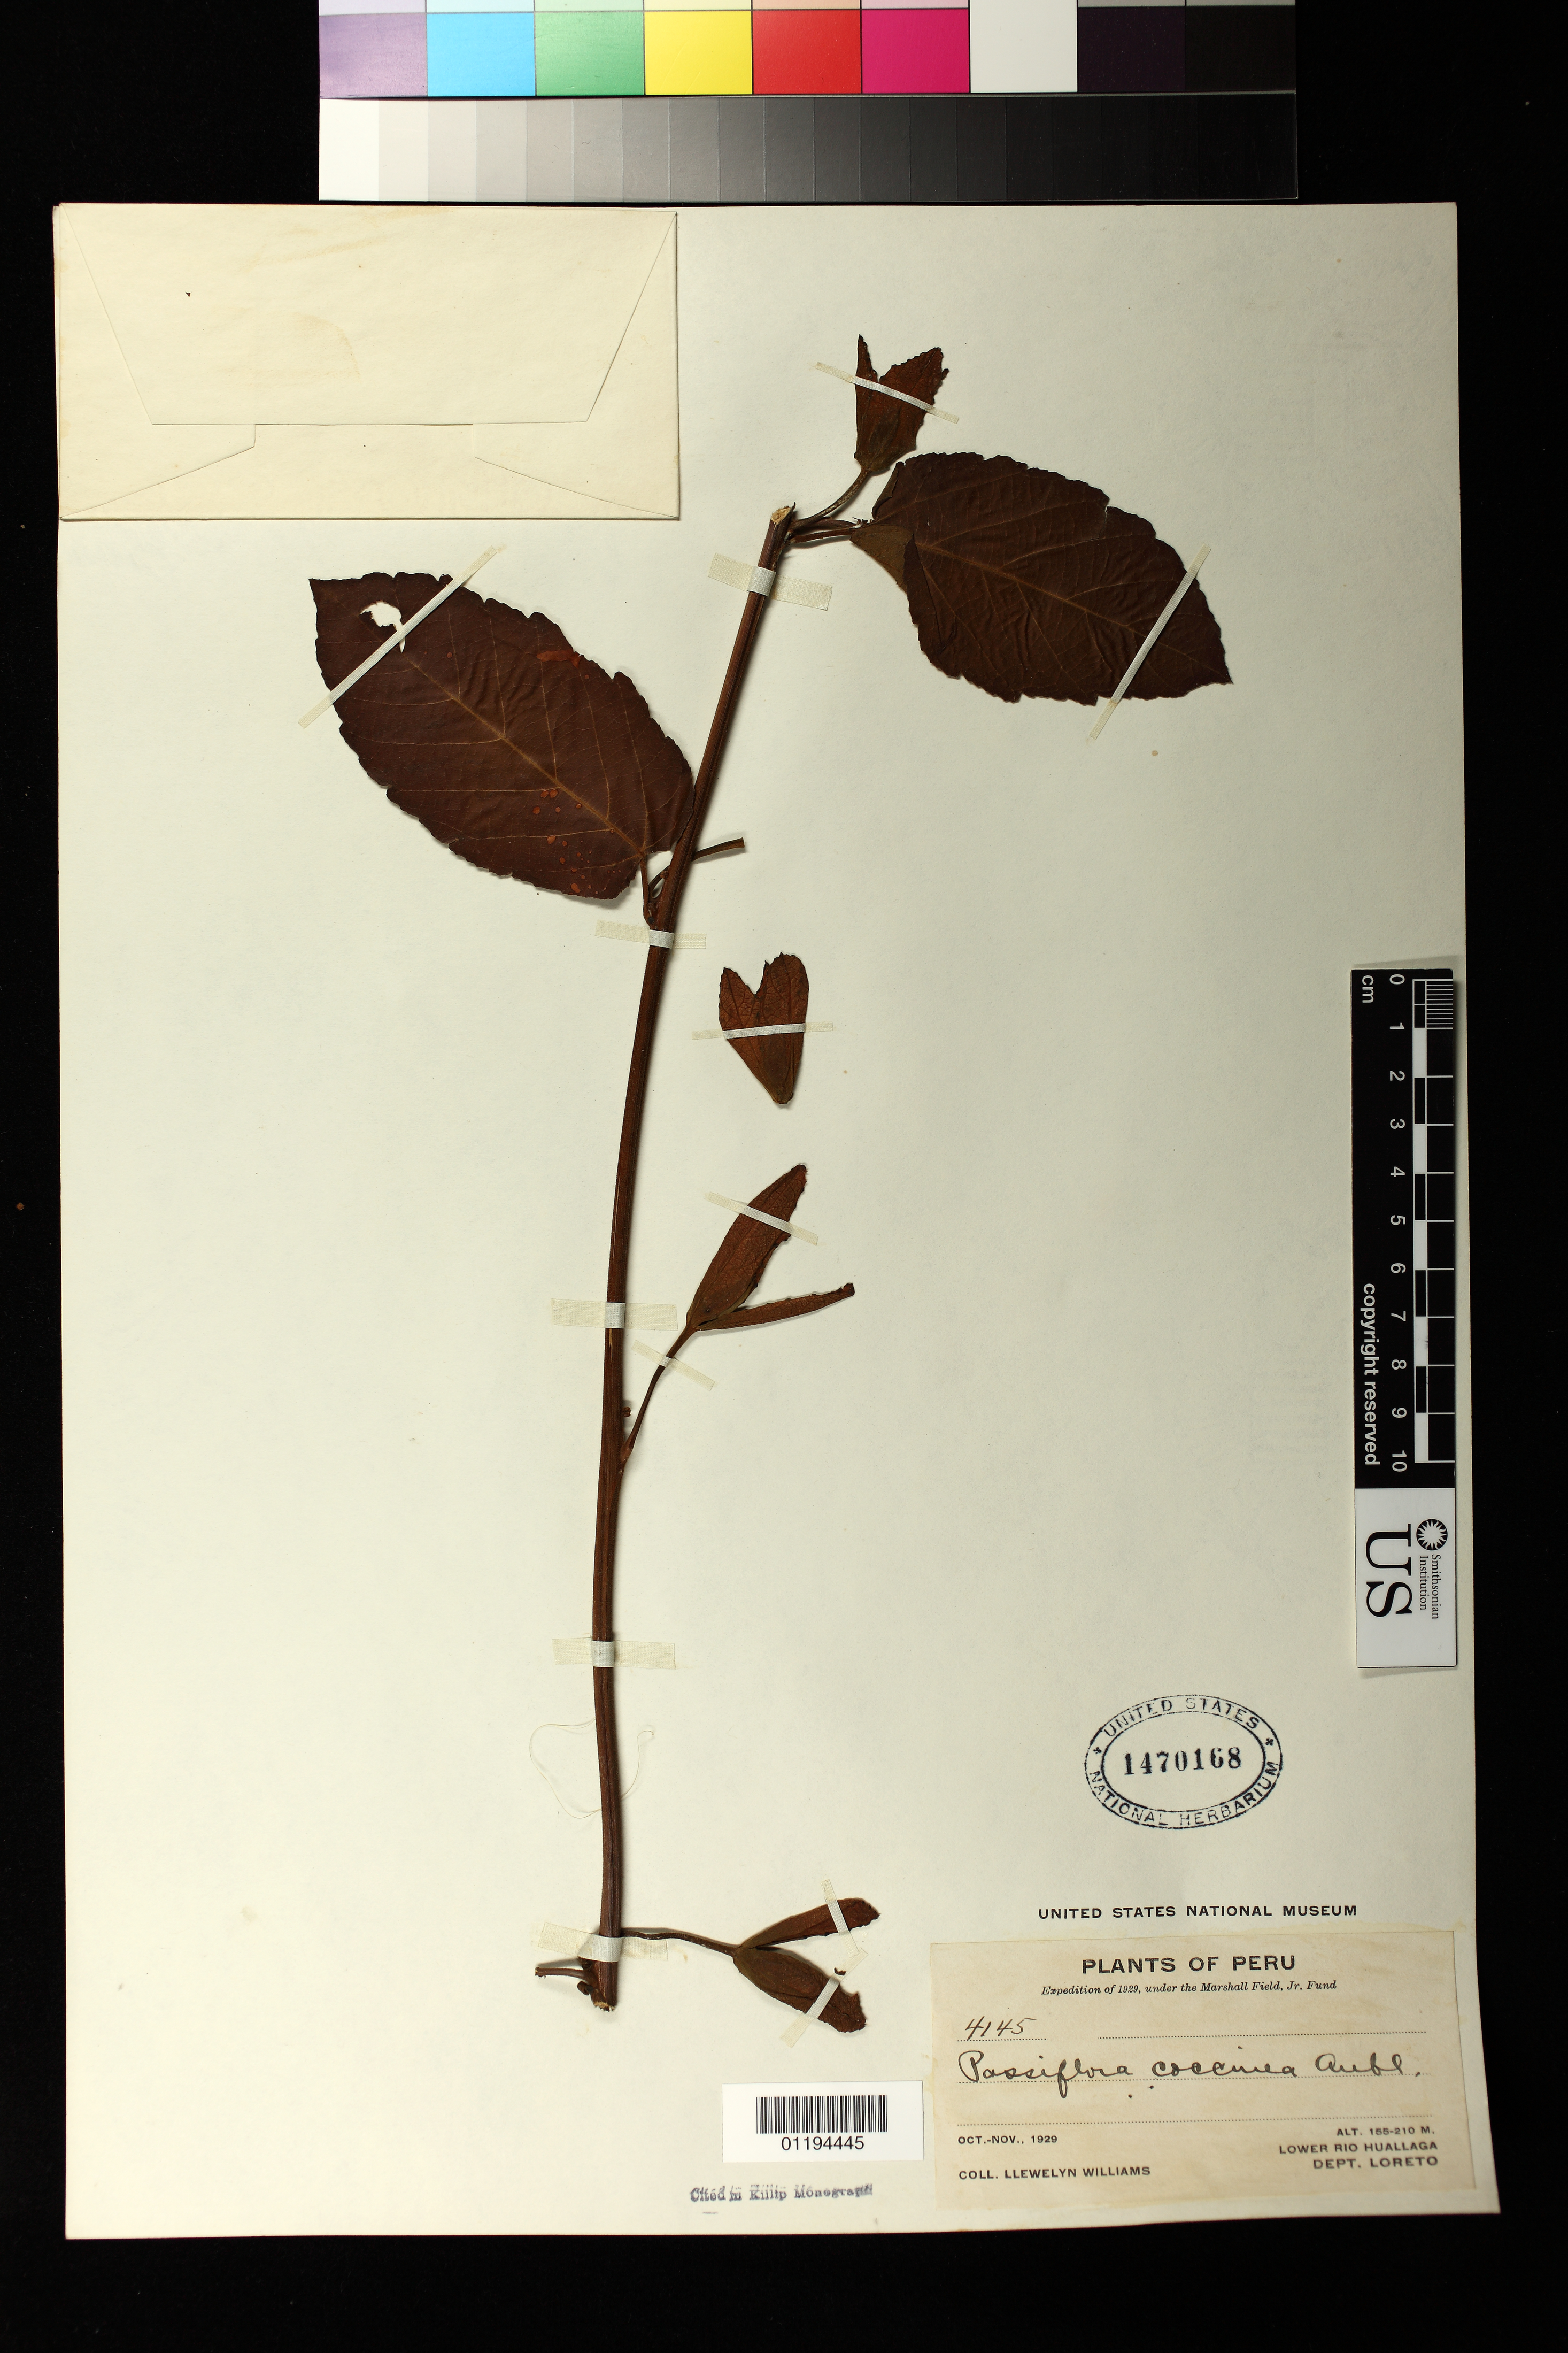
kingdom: Plantae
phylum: Tracheophyta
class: Magnoliopsida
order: Malpighiales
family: Passifloraceae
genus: Passiflora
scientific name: Passiflora coccinea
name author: Aubl.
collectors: Ll. Williams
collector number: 4145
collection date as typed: Oct 1929 to -- Nov 1929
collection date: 1929-10/1929-11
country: Peru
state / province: Loreto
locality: Lower Rio Huallaga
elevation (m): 165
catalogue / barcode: US 1470168